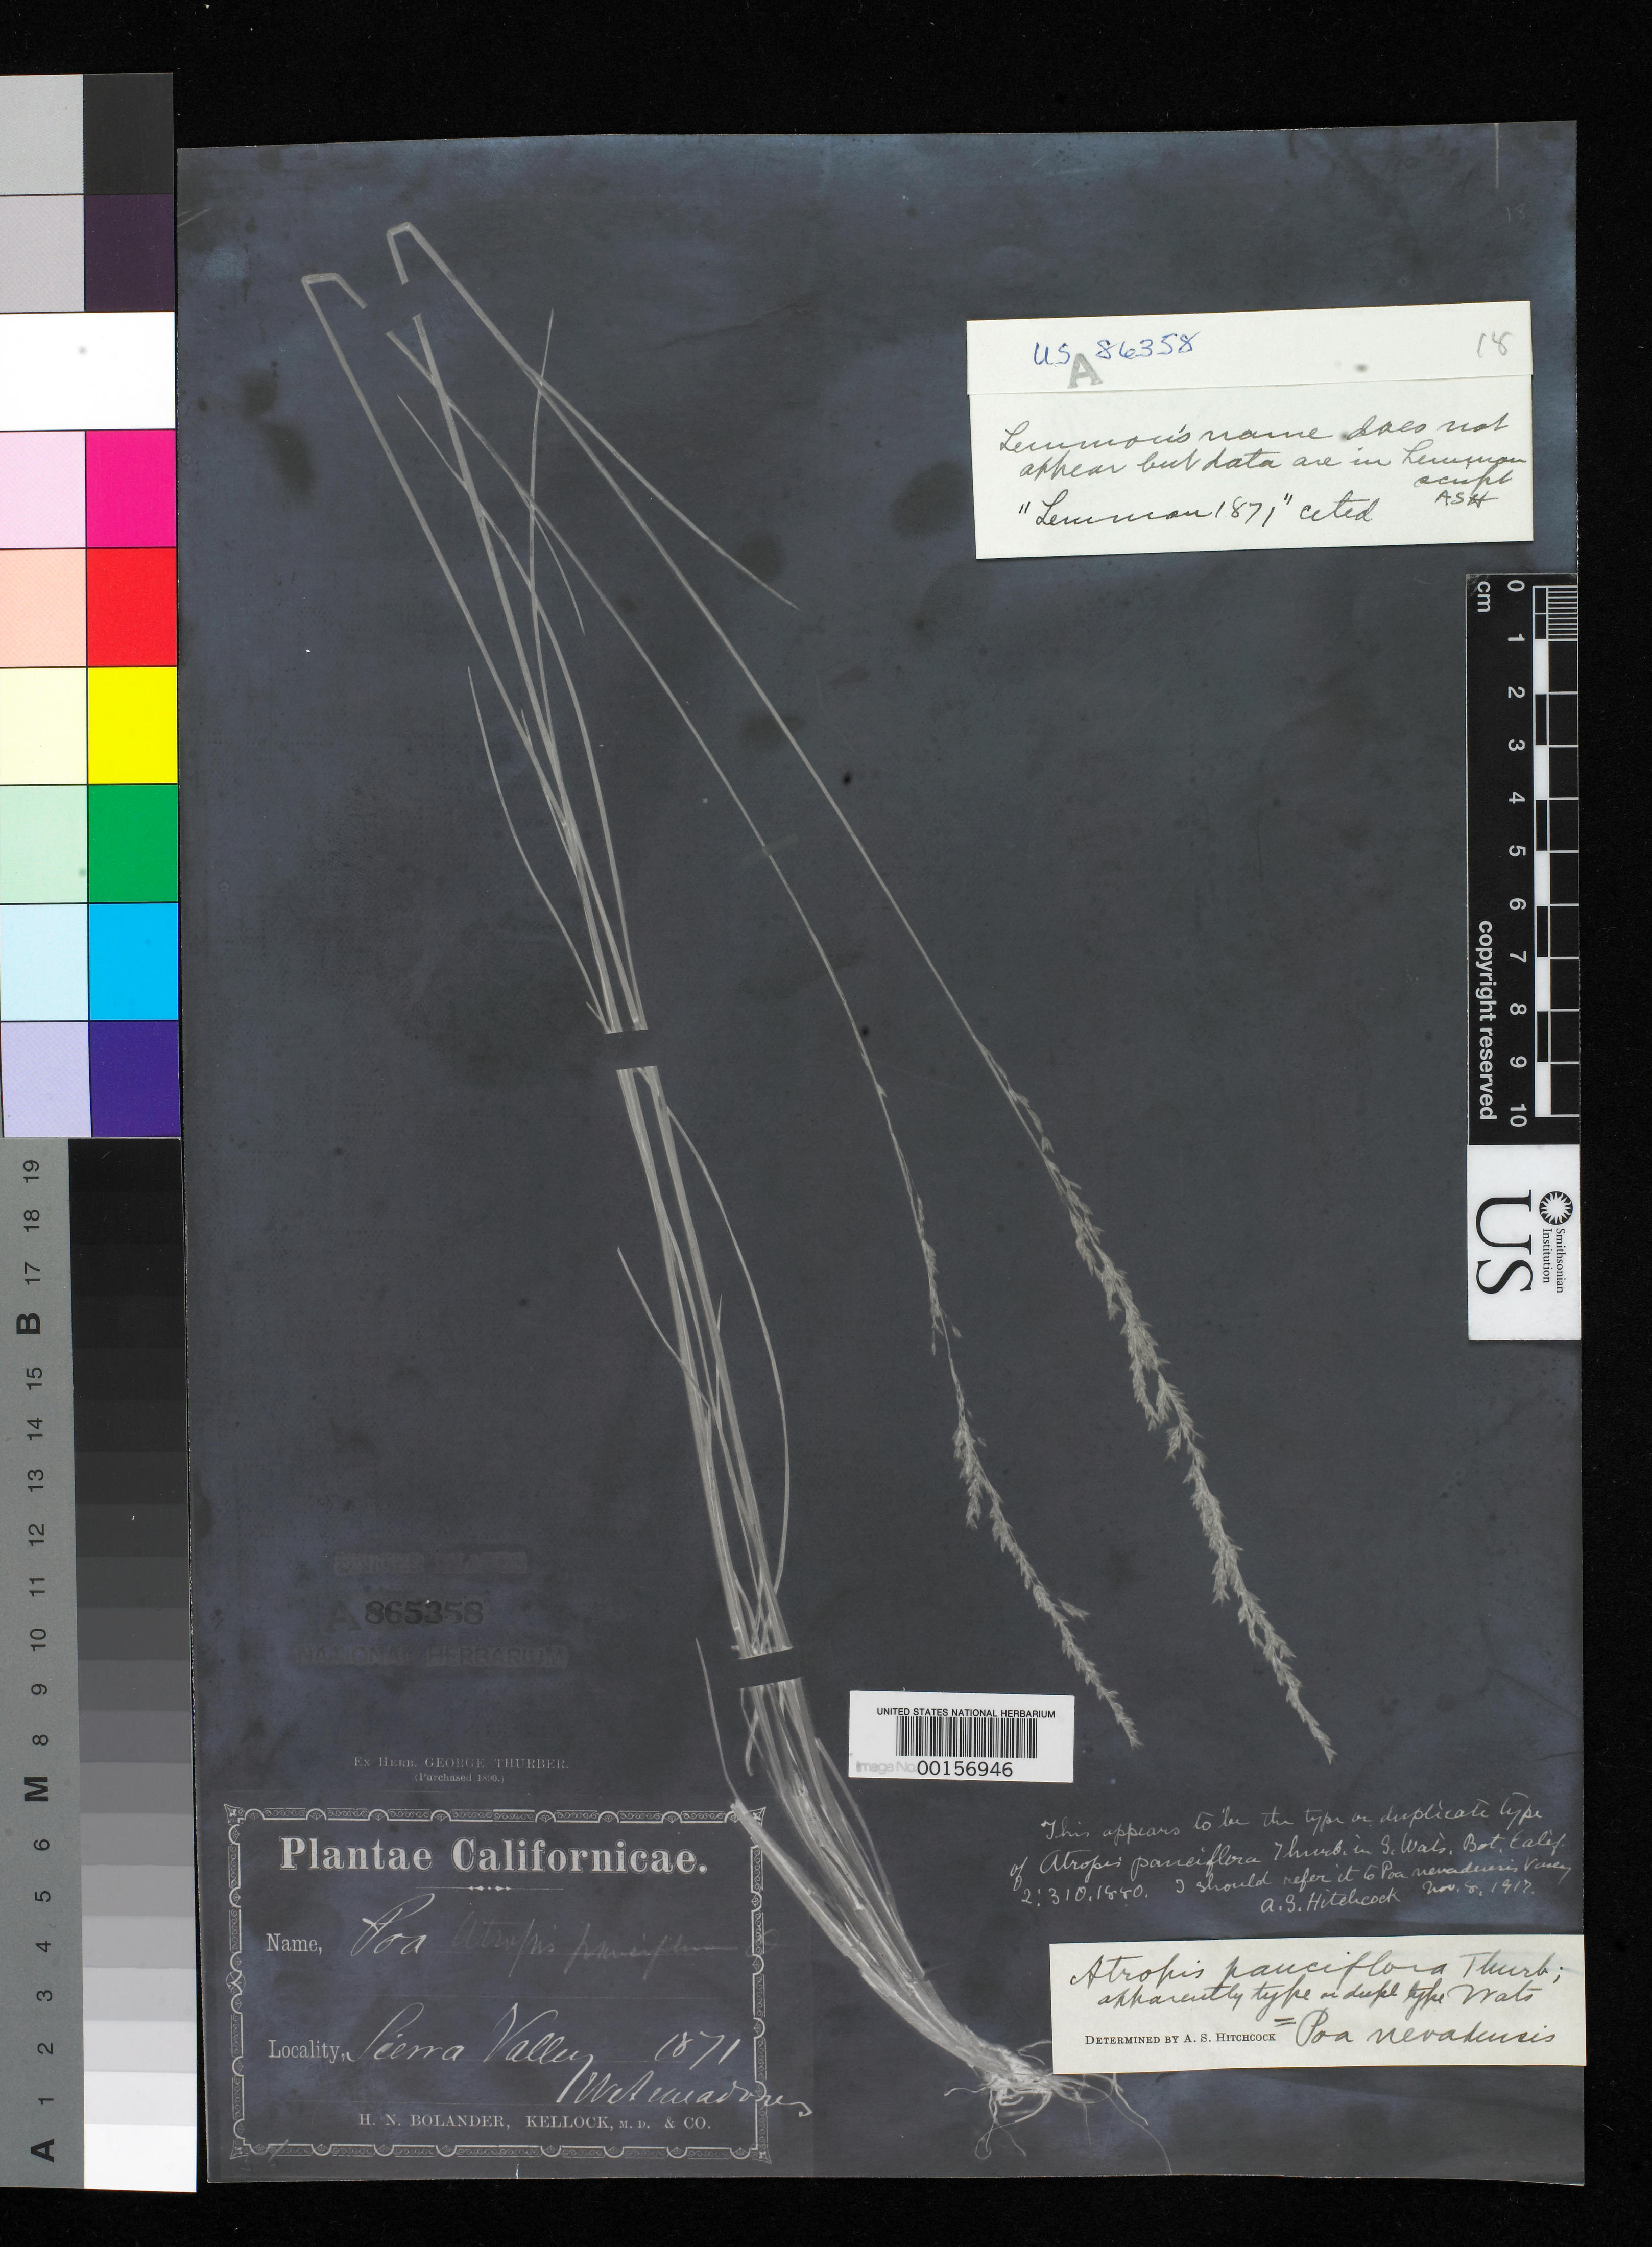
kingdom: Plantae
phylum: Tracheophyta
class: Liliopsida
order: Poales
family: Poaceae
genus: Atropis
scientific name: Atropis pauciflora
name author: Thurb. in S. Watson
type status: Type Fragment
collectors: J. G. Lemmon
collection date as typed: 1871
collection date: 1871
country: United States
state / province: California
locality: Sierra Valley.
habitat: Wet meadows.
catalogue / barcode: US 865358A